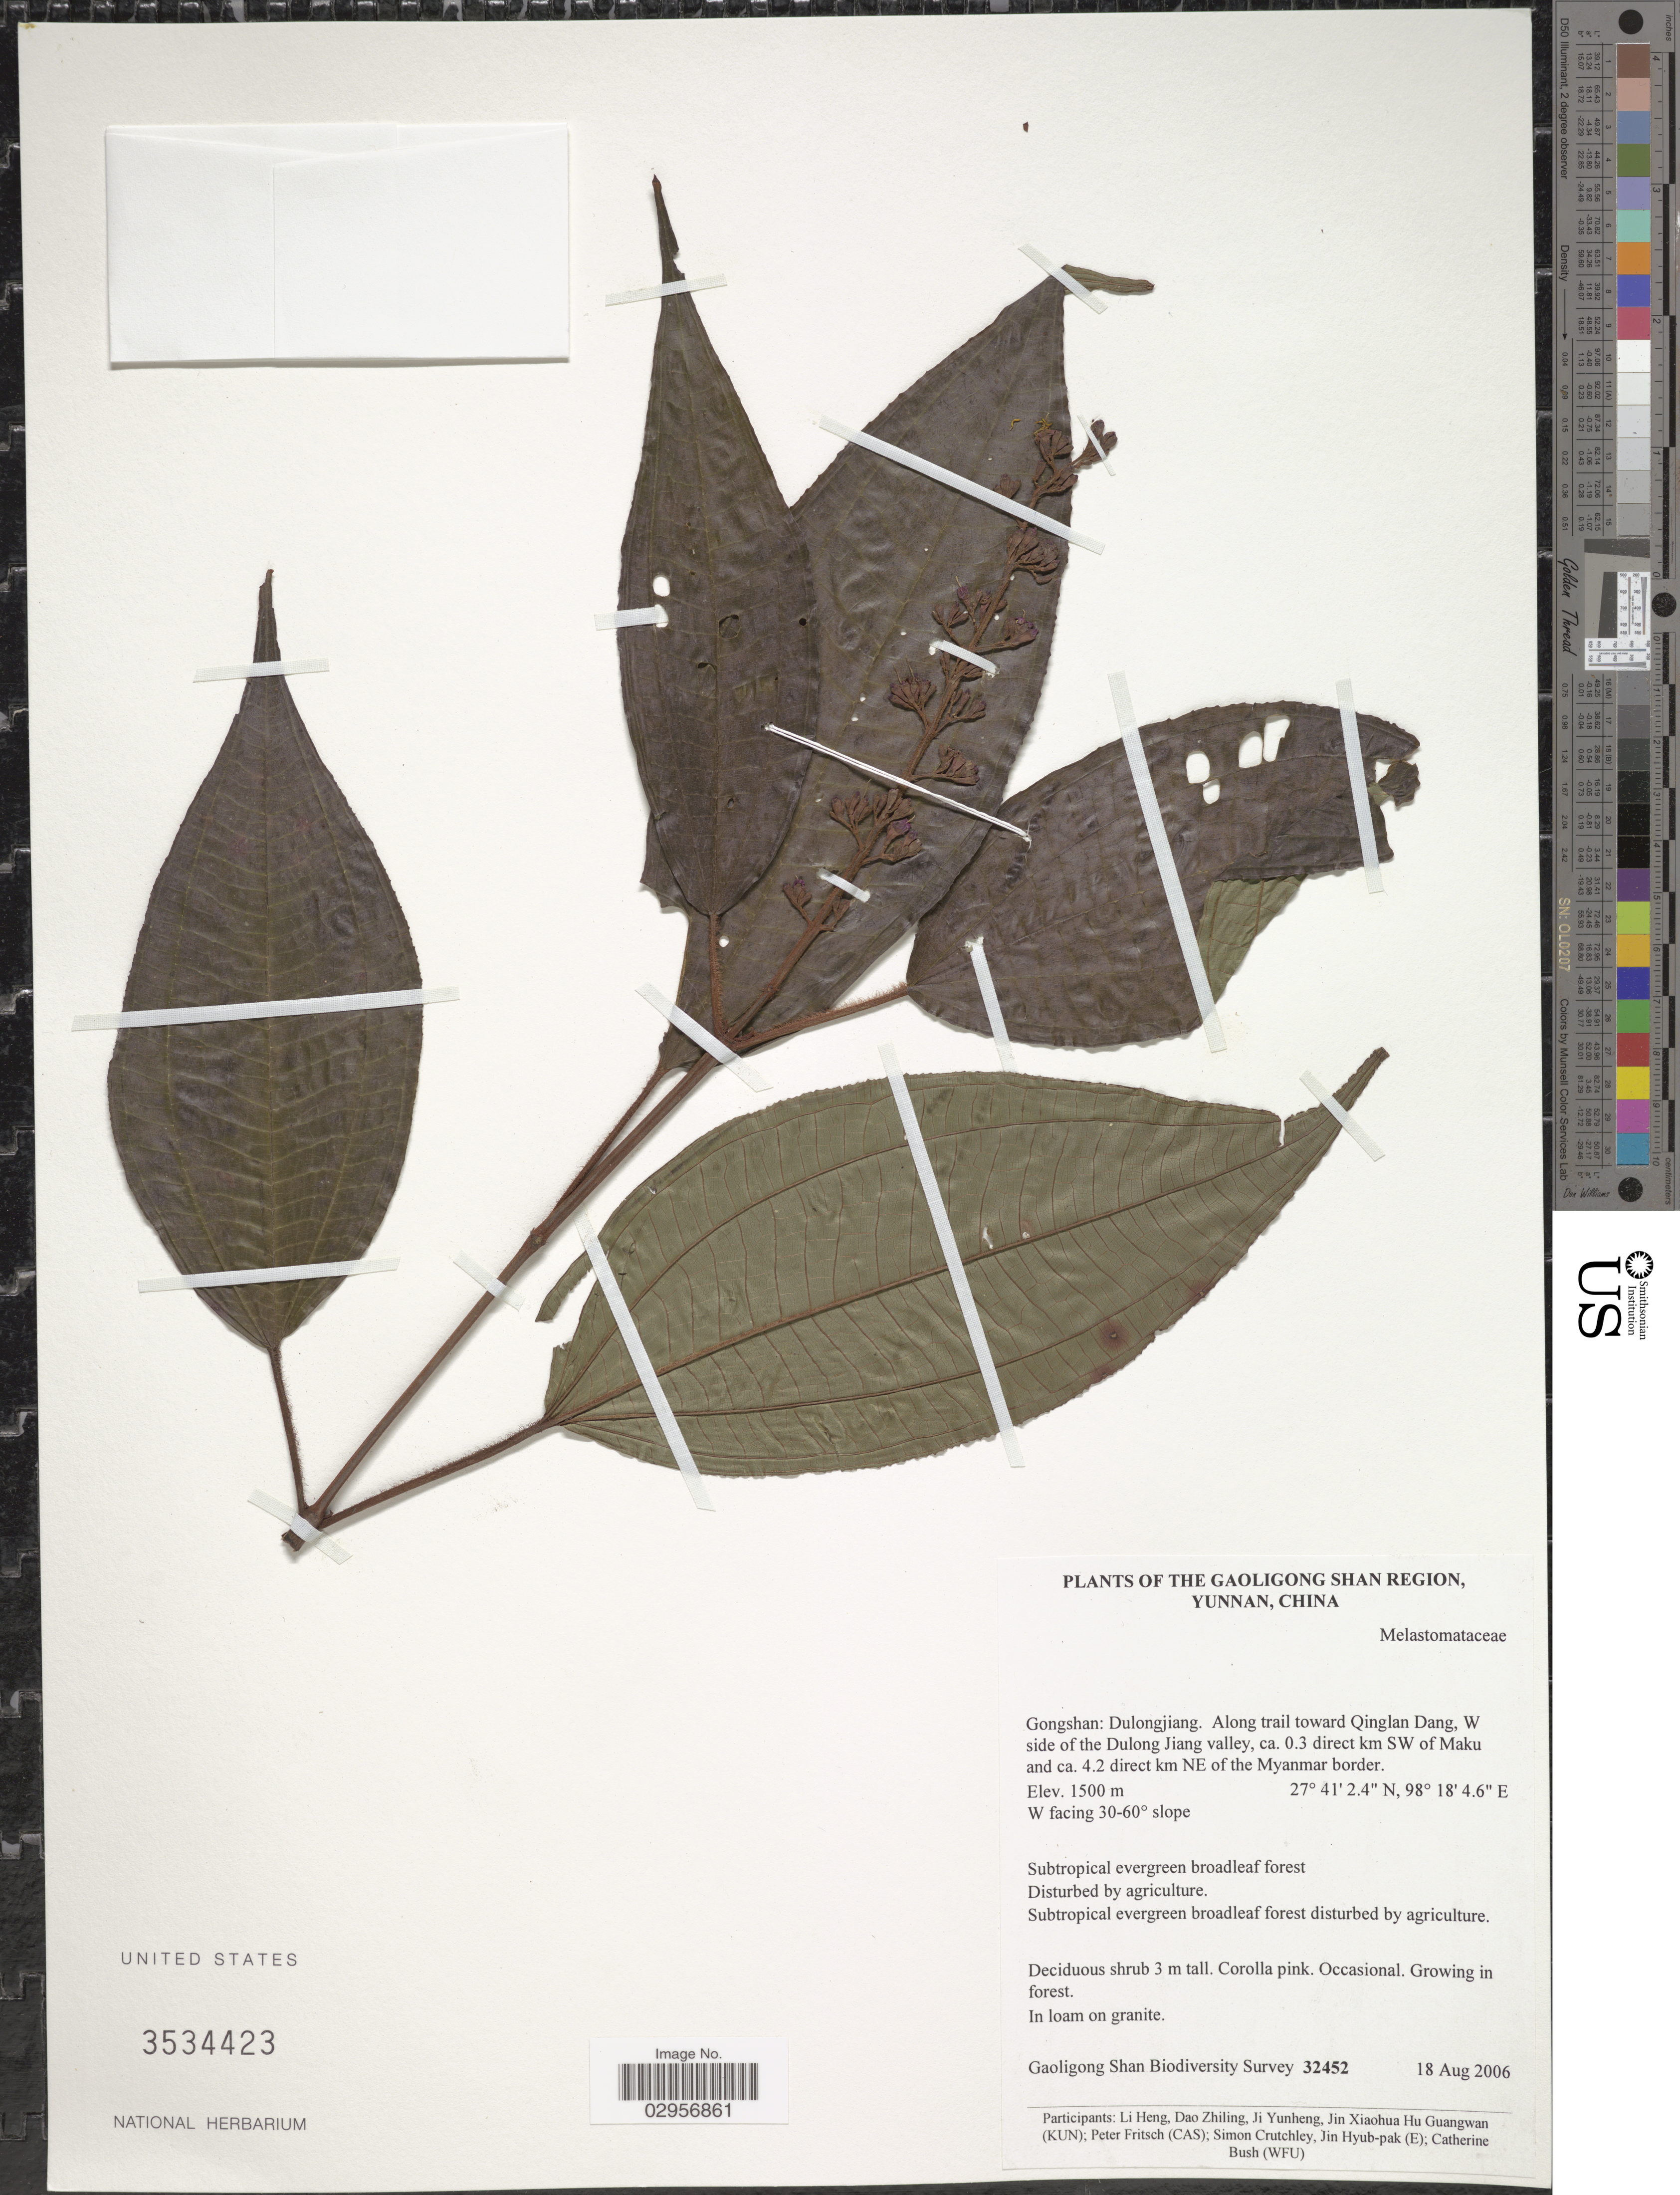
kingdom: Plantae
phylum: Tracheophyta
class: Magnoliopsida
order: Myrtales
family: Melastomataceae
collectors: Gaoligong Shan Biodiversity Survey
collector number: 32452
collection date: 2006-08-18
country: China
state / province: Yunnan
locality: Gaoligong Shan Region. Gongshan: Dulongjiang. Along trail toward Qinglan Dang, W side of the Dulong Jiang valley, ca. 0.3 direct km SW of Maku and ca. 4.2 direct km NE of the Myanmar border. W facing 30-60° slope.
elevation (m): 1500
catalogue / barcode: US 3534423